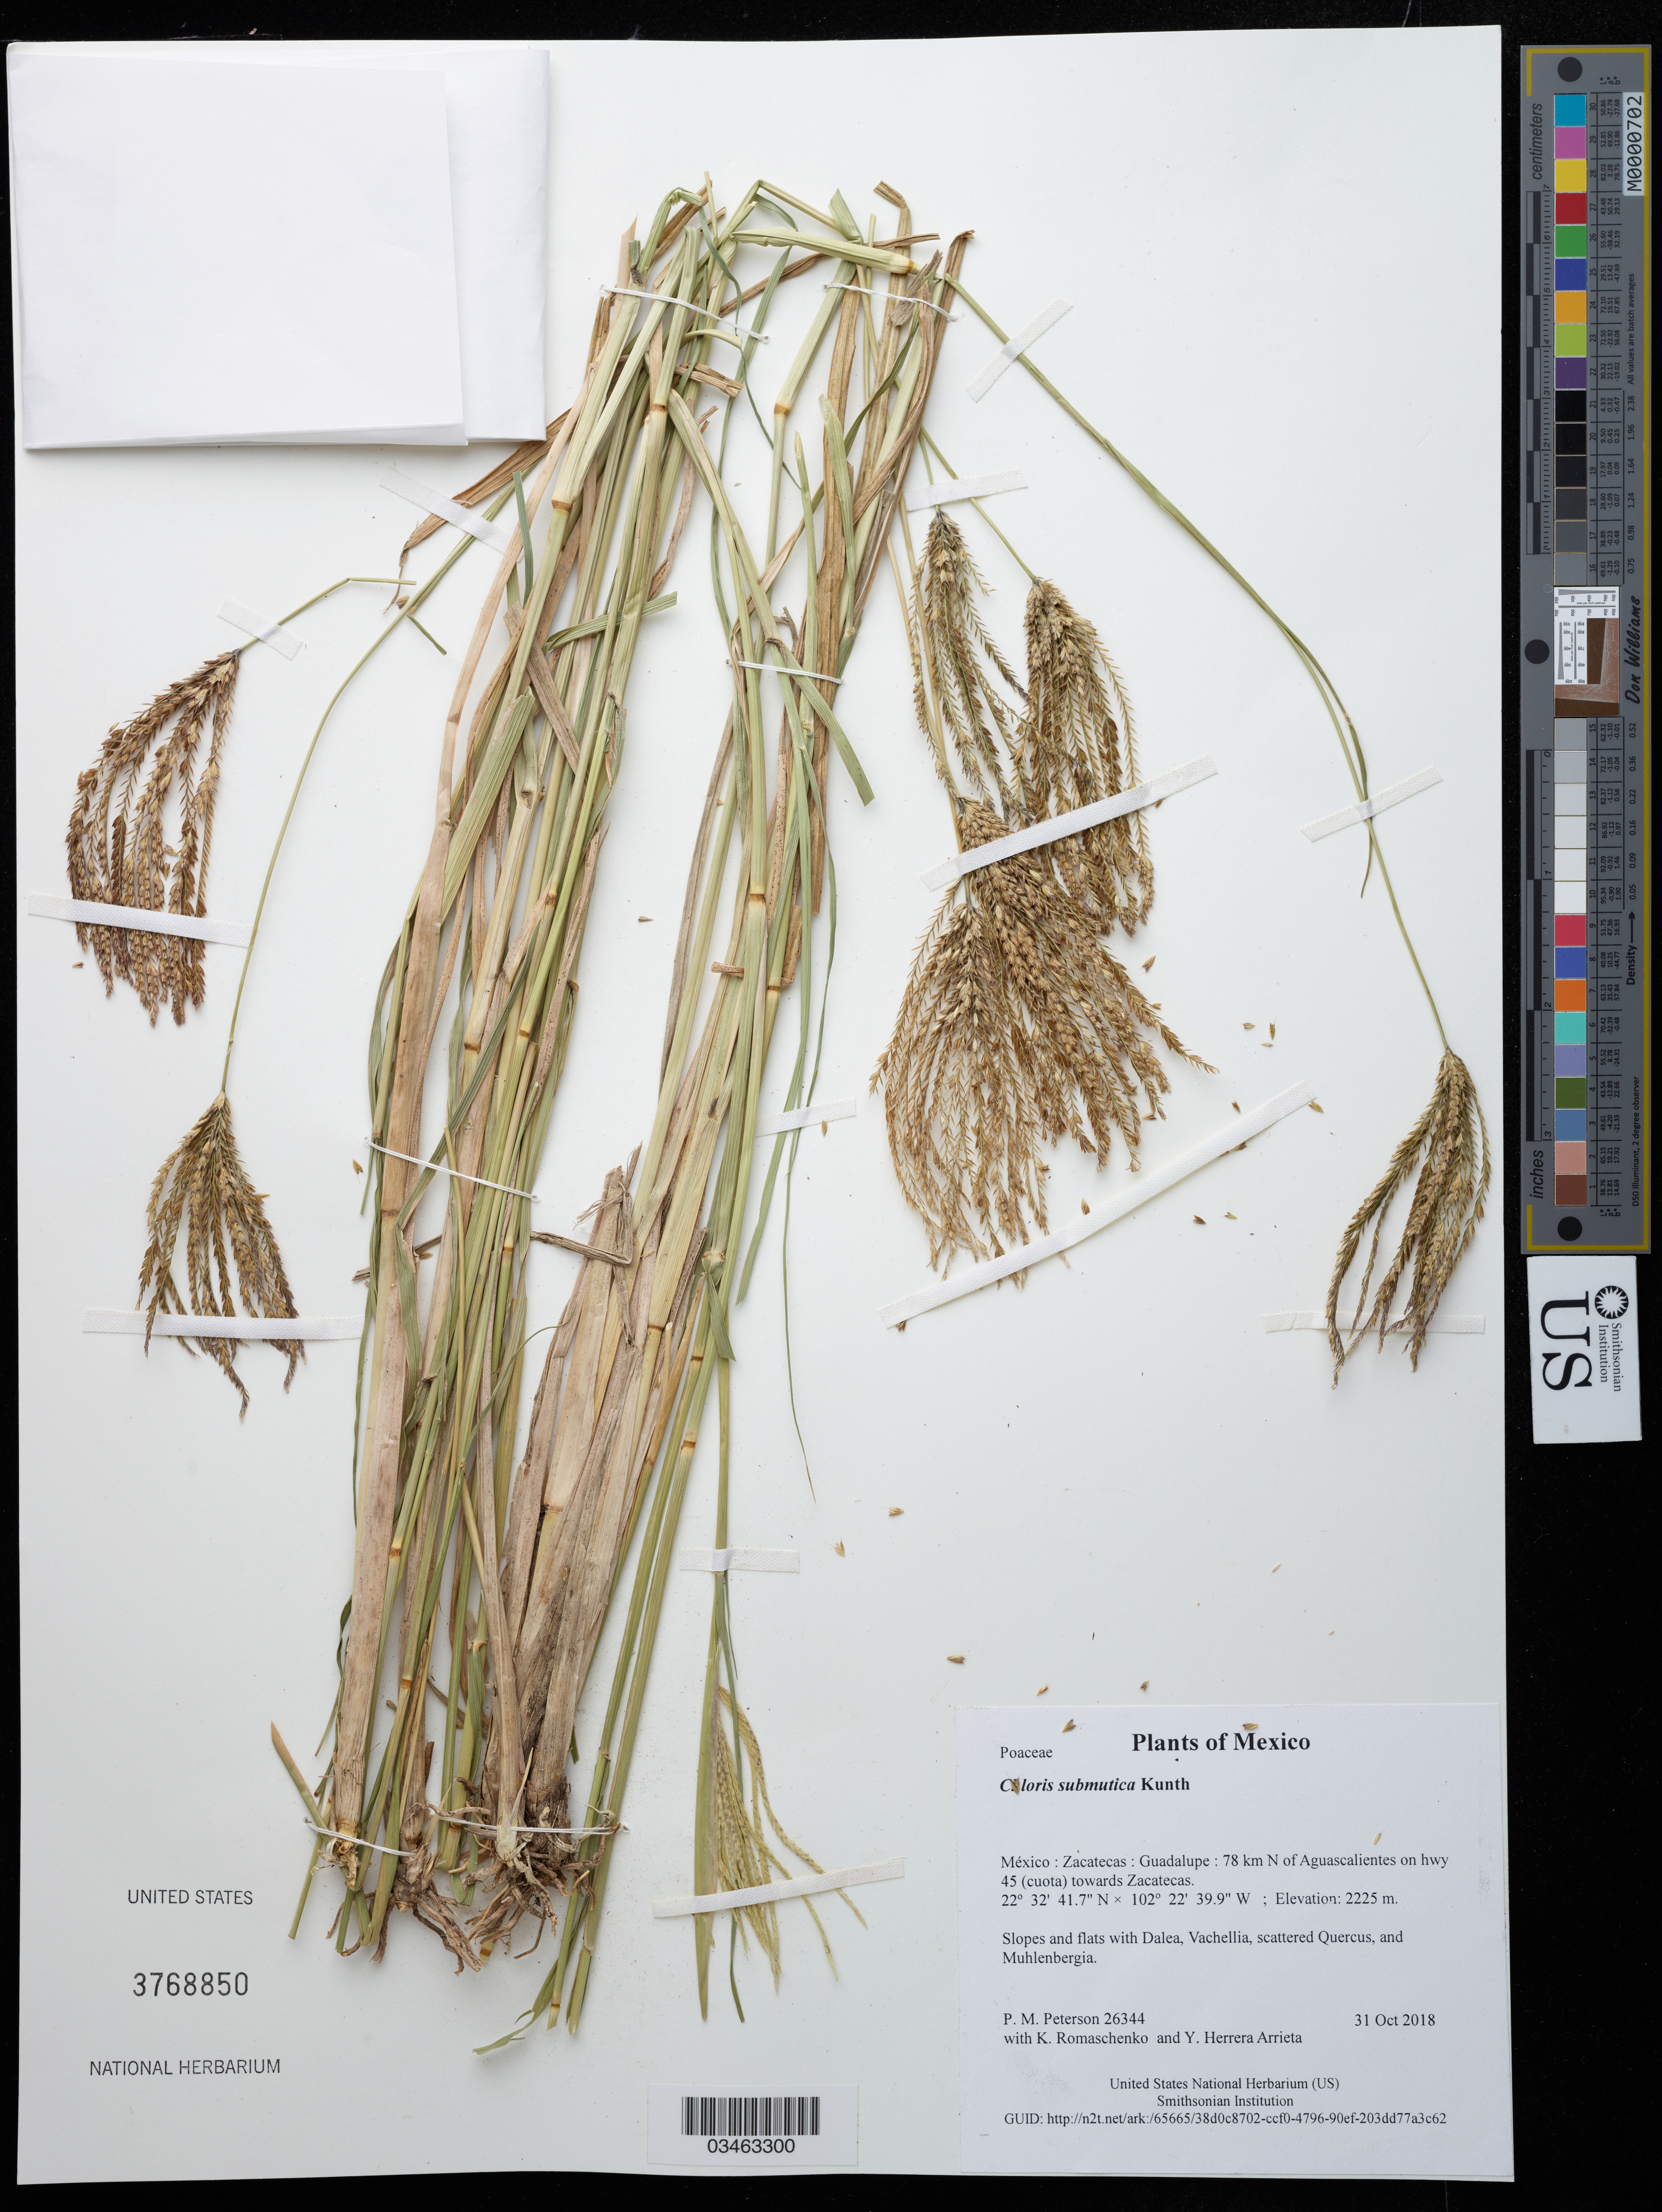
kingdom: Plantae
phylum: Tracheophyta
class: Liliopsida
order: Poales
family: Poaceae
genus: Chloris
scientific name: Chloris submutica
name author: Kunth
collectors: P. M. Peterson, K. Romaschenko & Y. Herrera Arrieta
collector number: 26344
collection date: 2018-10-31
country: México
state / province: Zacatecas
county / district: Guadalupe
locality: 78 km N of Aguascalientes on hwy 45 (cuota) towards Zacatecas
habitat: Slopes and flats with Dalea, Vachellia, scattered Quercus, and Muhlenbergia.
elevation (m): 2225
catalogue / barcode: US 3768850